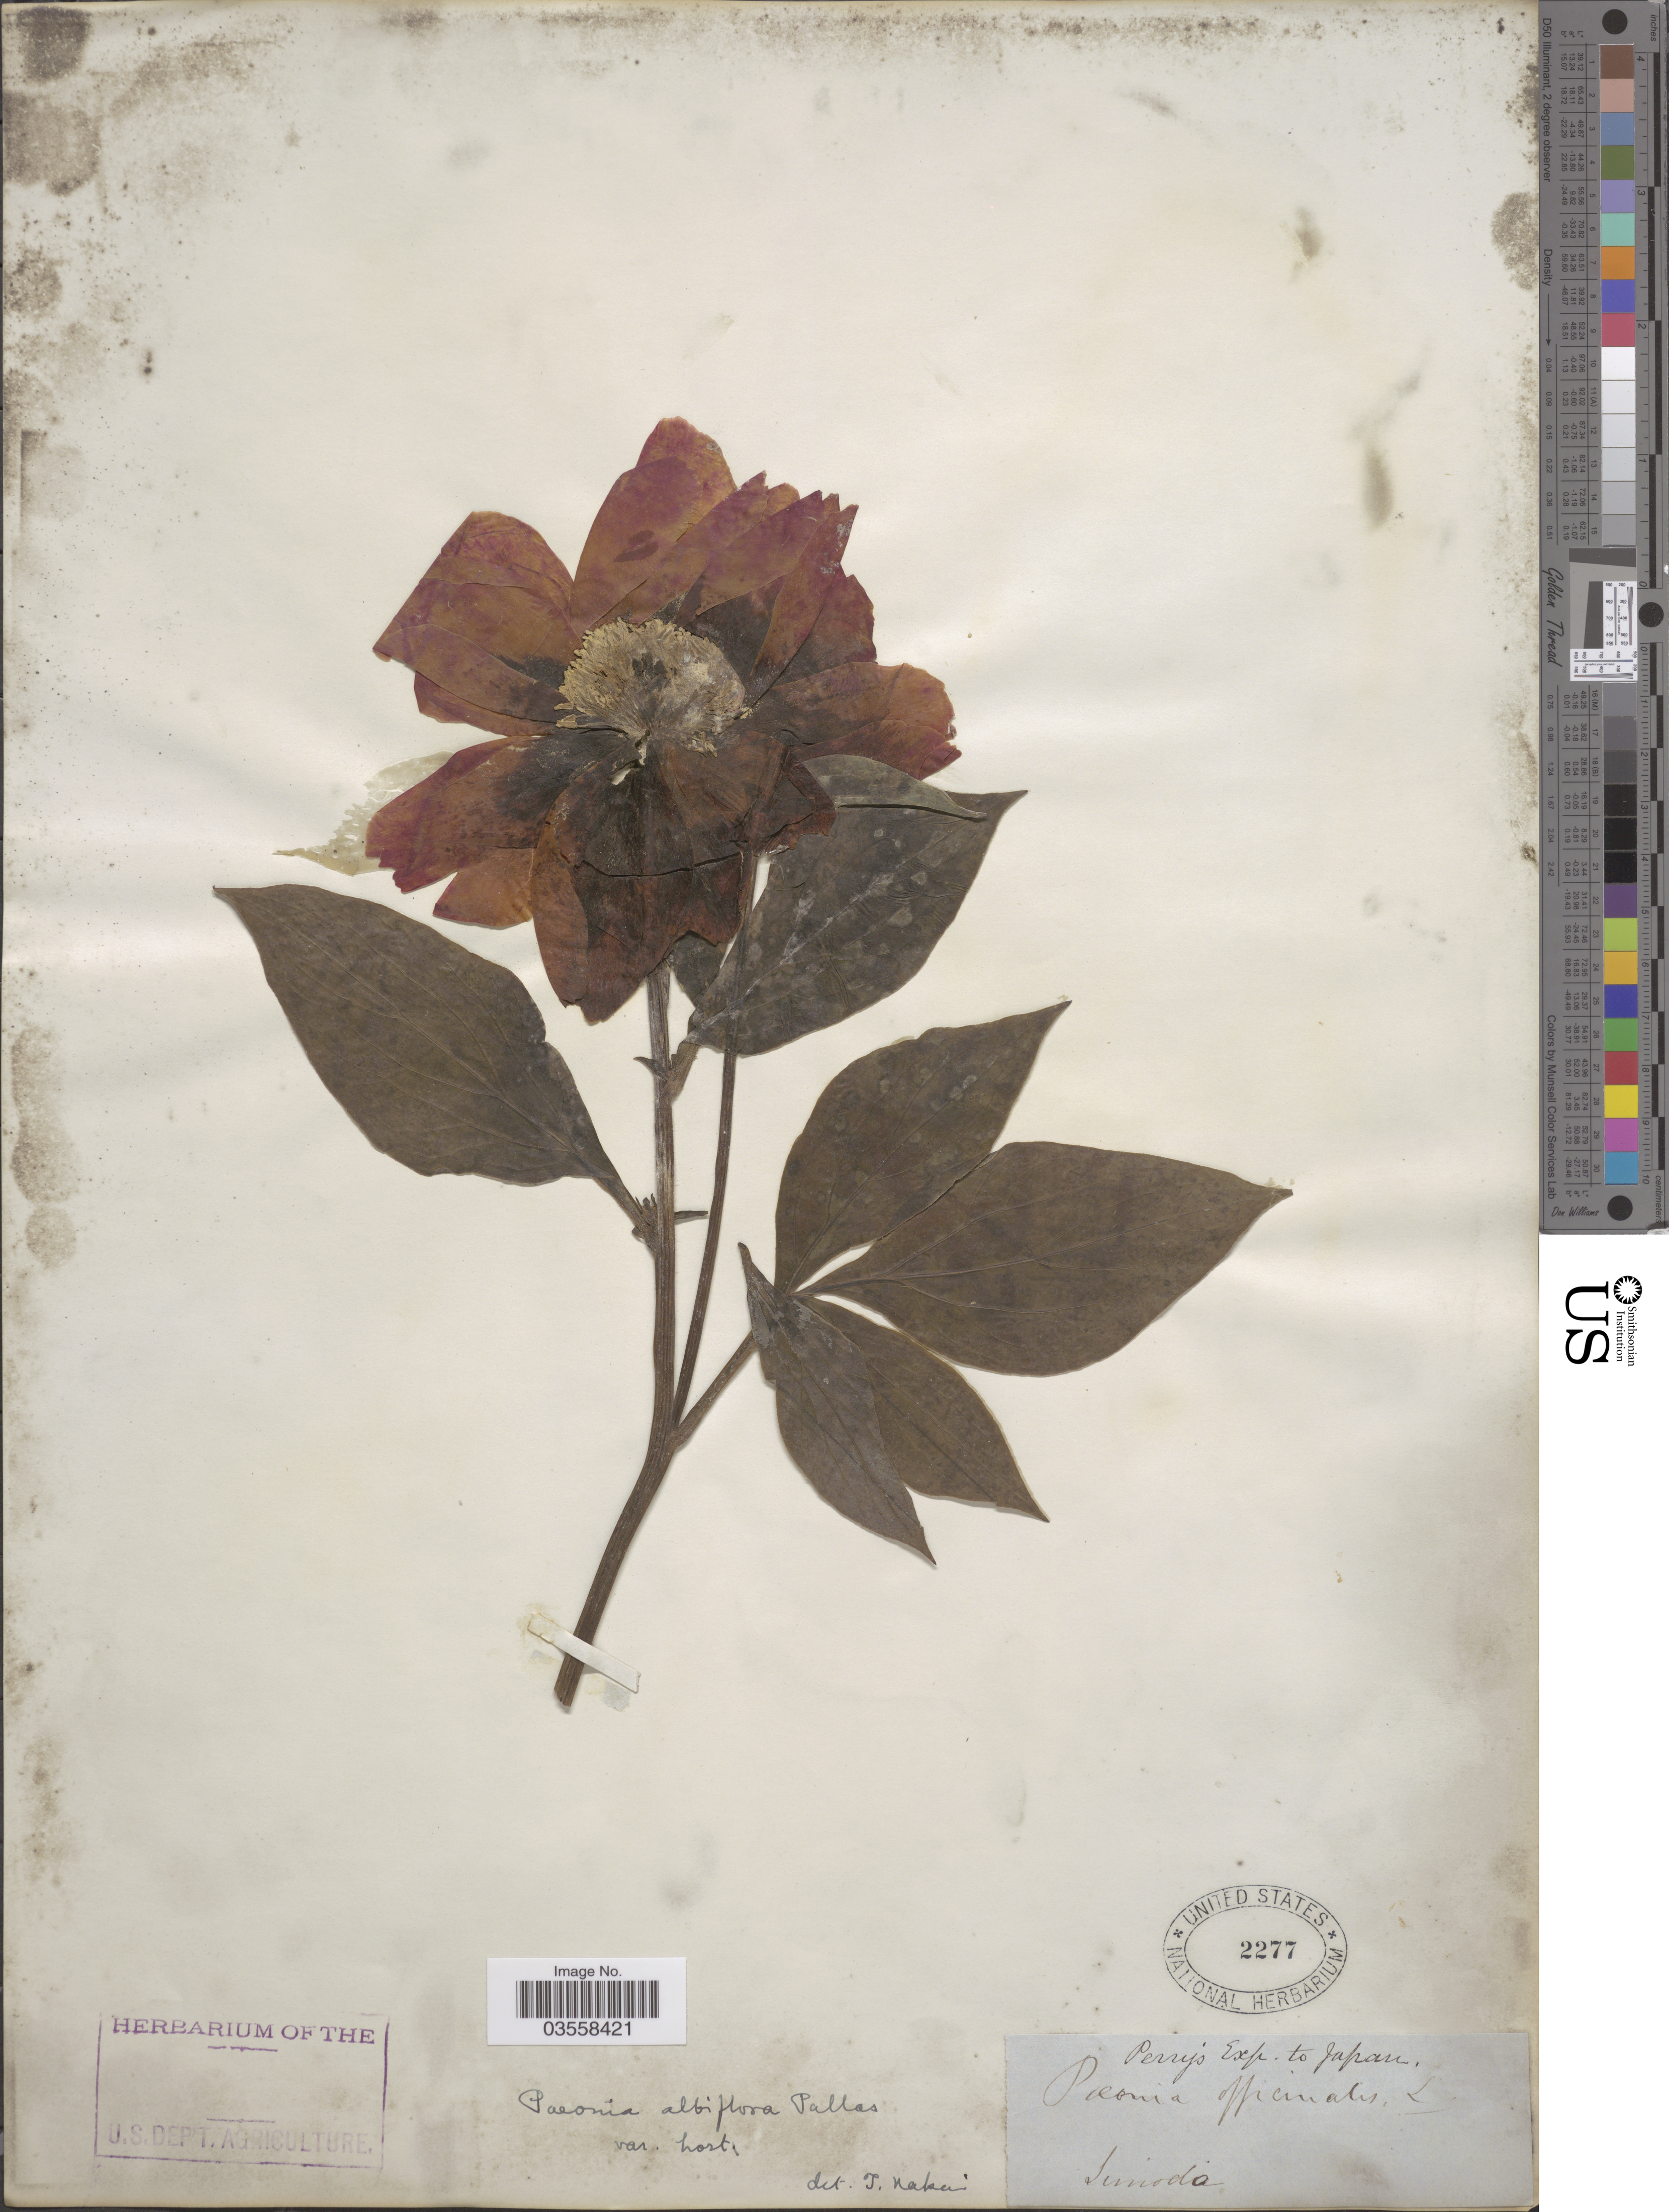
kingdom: Plantae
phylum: Tracheophyta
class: Magnoliopsida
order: Saxifragales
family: Paeoniaceae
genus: Paeonia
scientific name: Paeonia lactiflora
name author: Pall.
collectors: -- Perry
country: Japan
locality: Simoda.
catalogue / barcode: US 2277